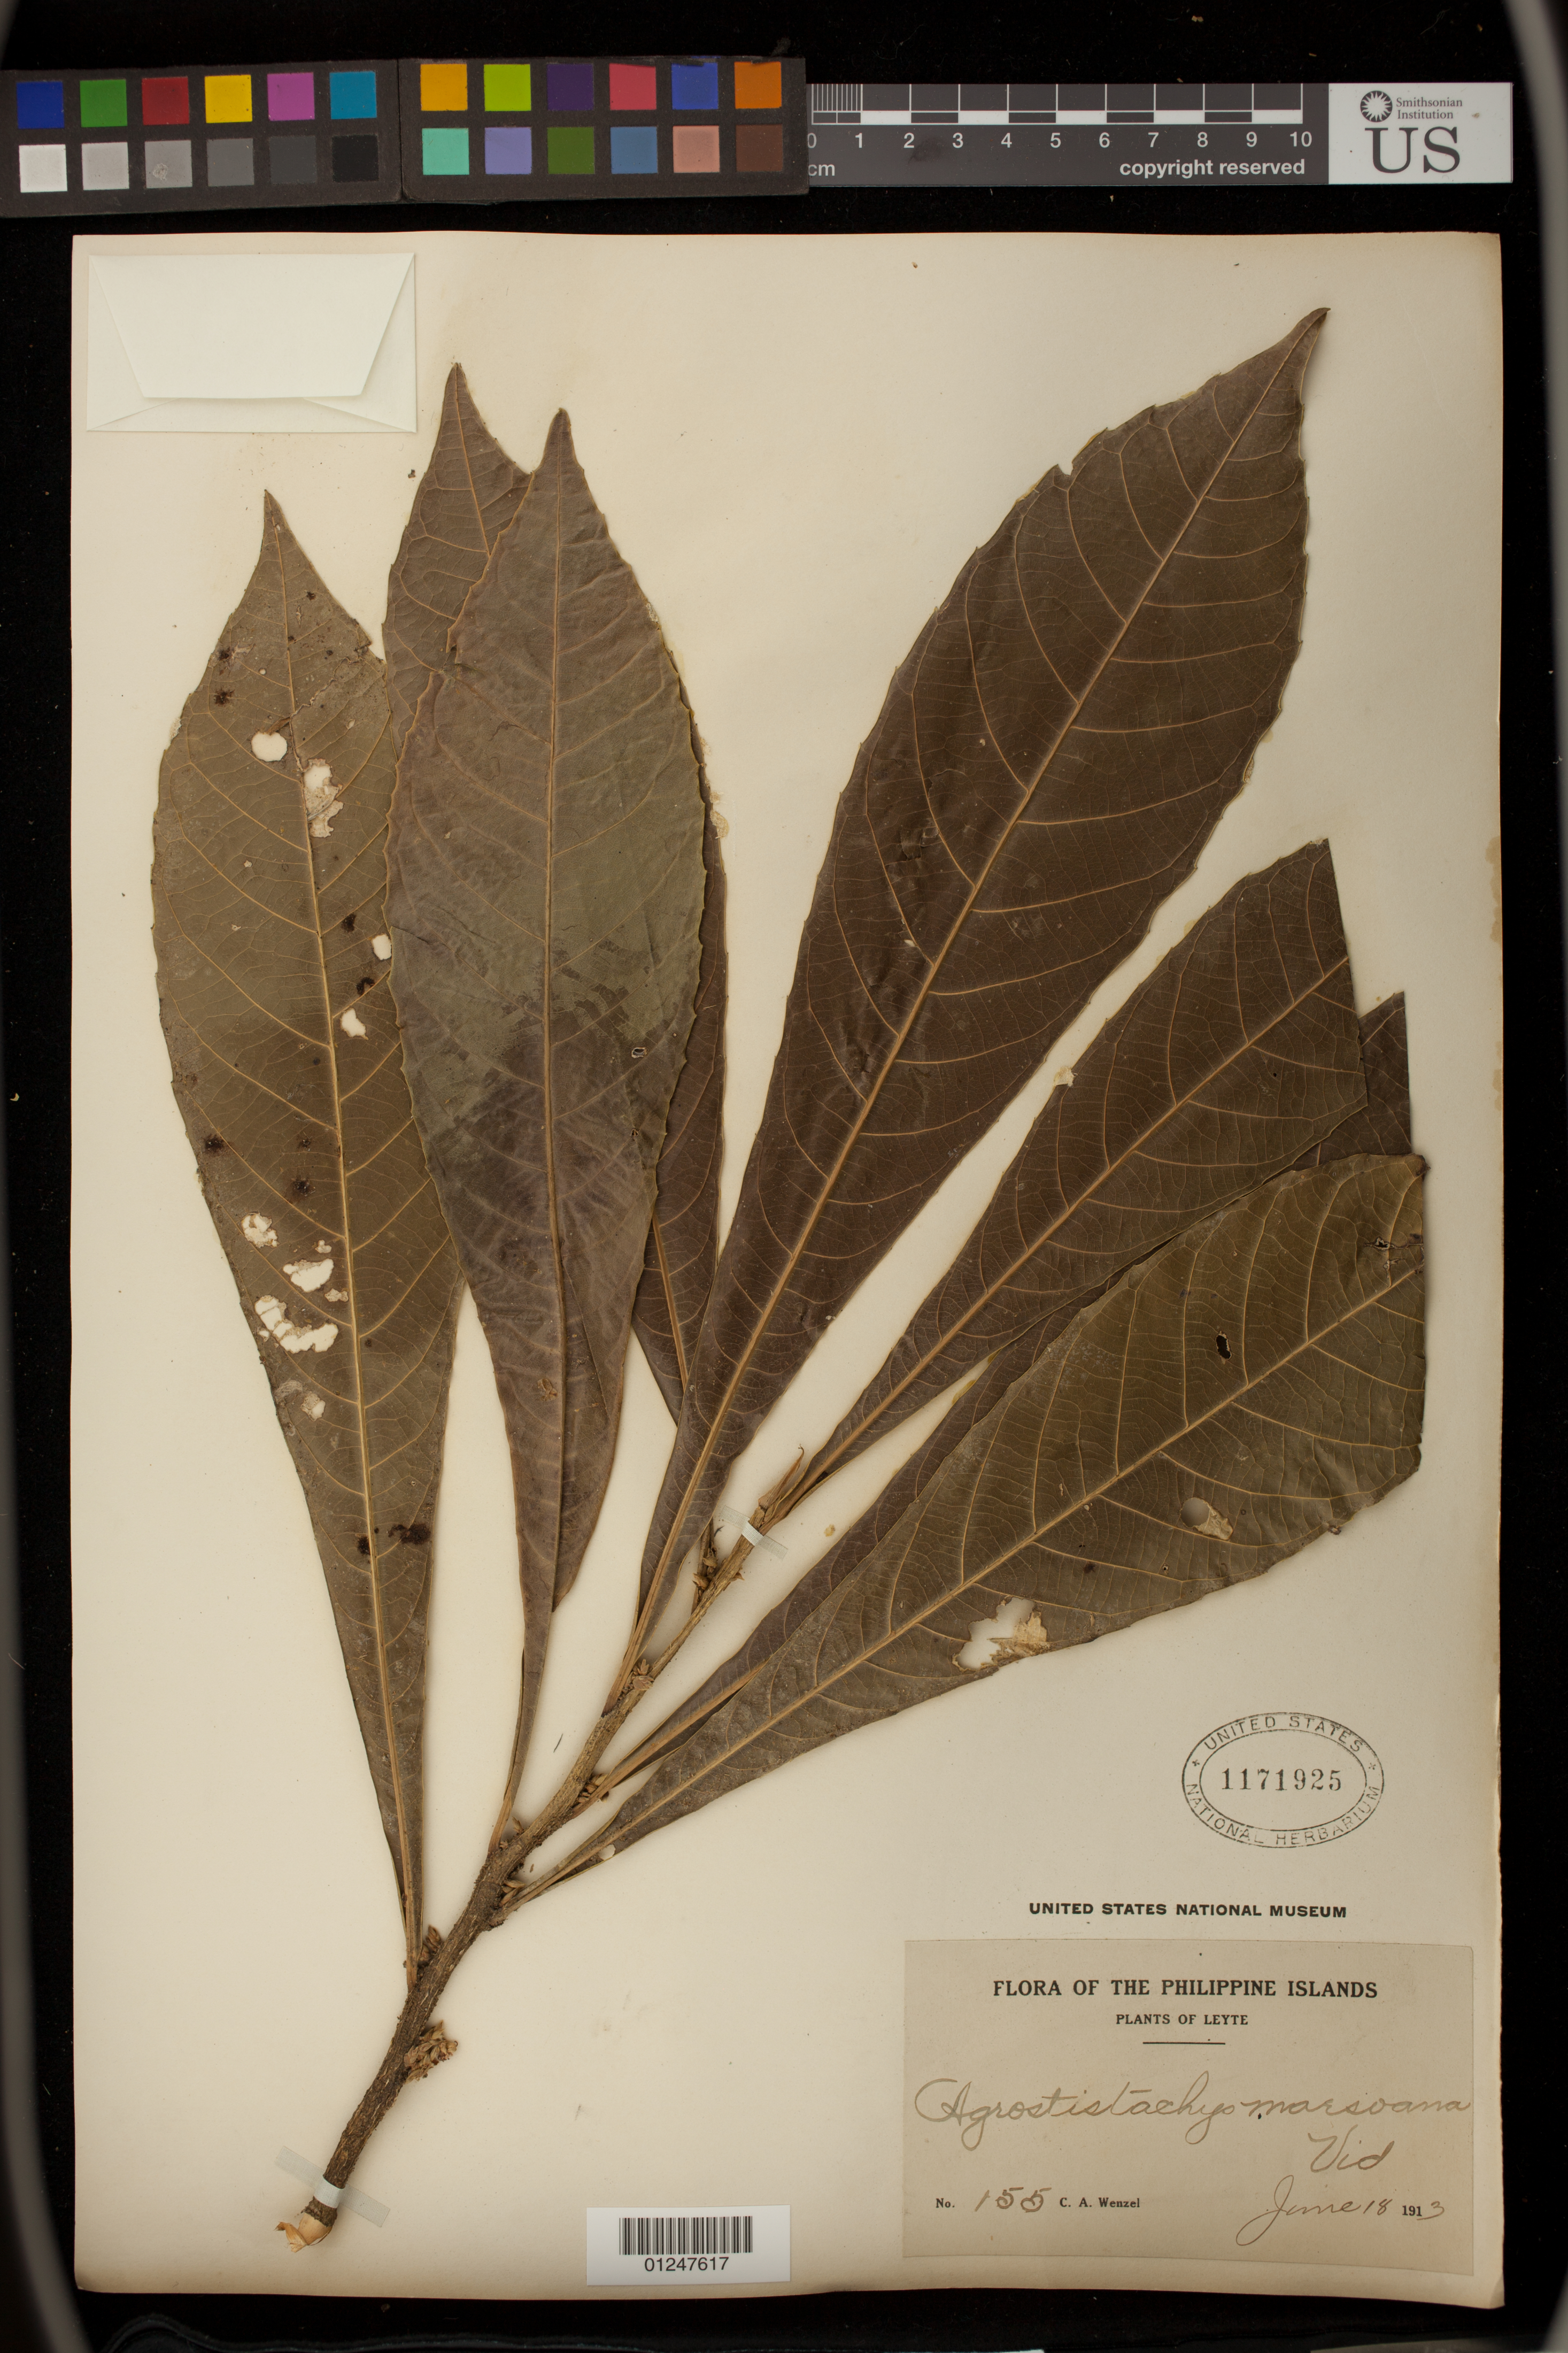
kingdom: Plantae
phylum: Tracheophyta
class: Magnoliopsida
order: Malpighiales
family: Euphorbiaceae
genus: Agrostistachys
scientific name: Agrostistachys indica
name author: Dalzell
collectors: C. Wenzel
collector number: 155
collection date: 1913-06-18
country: Philippines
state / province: Eastern Visayas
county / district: Leyte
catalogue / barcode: US 1171925